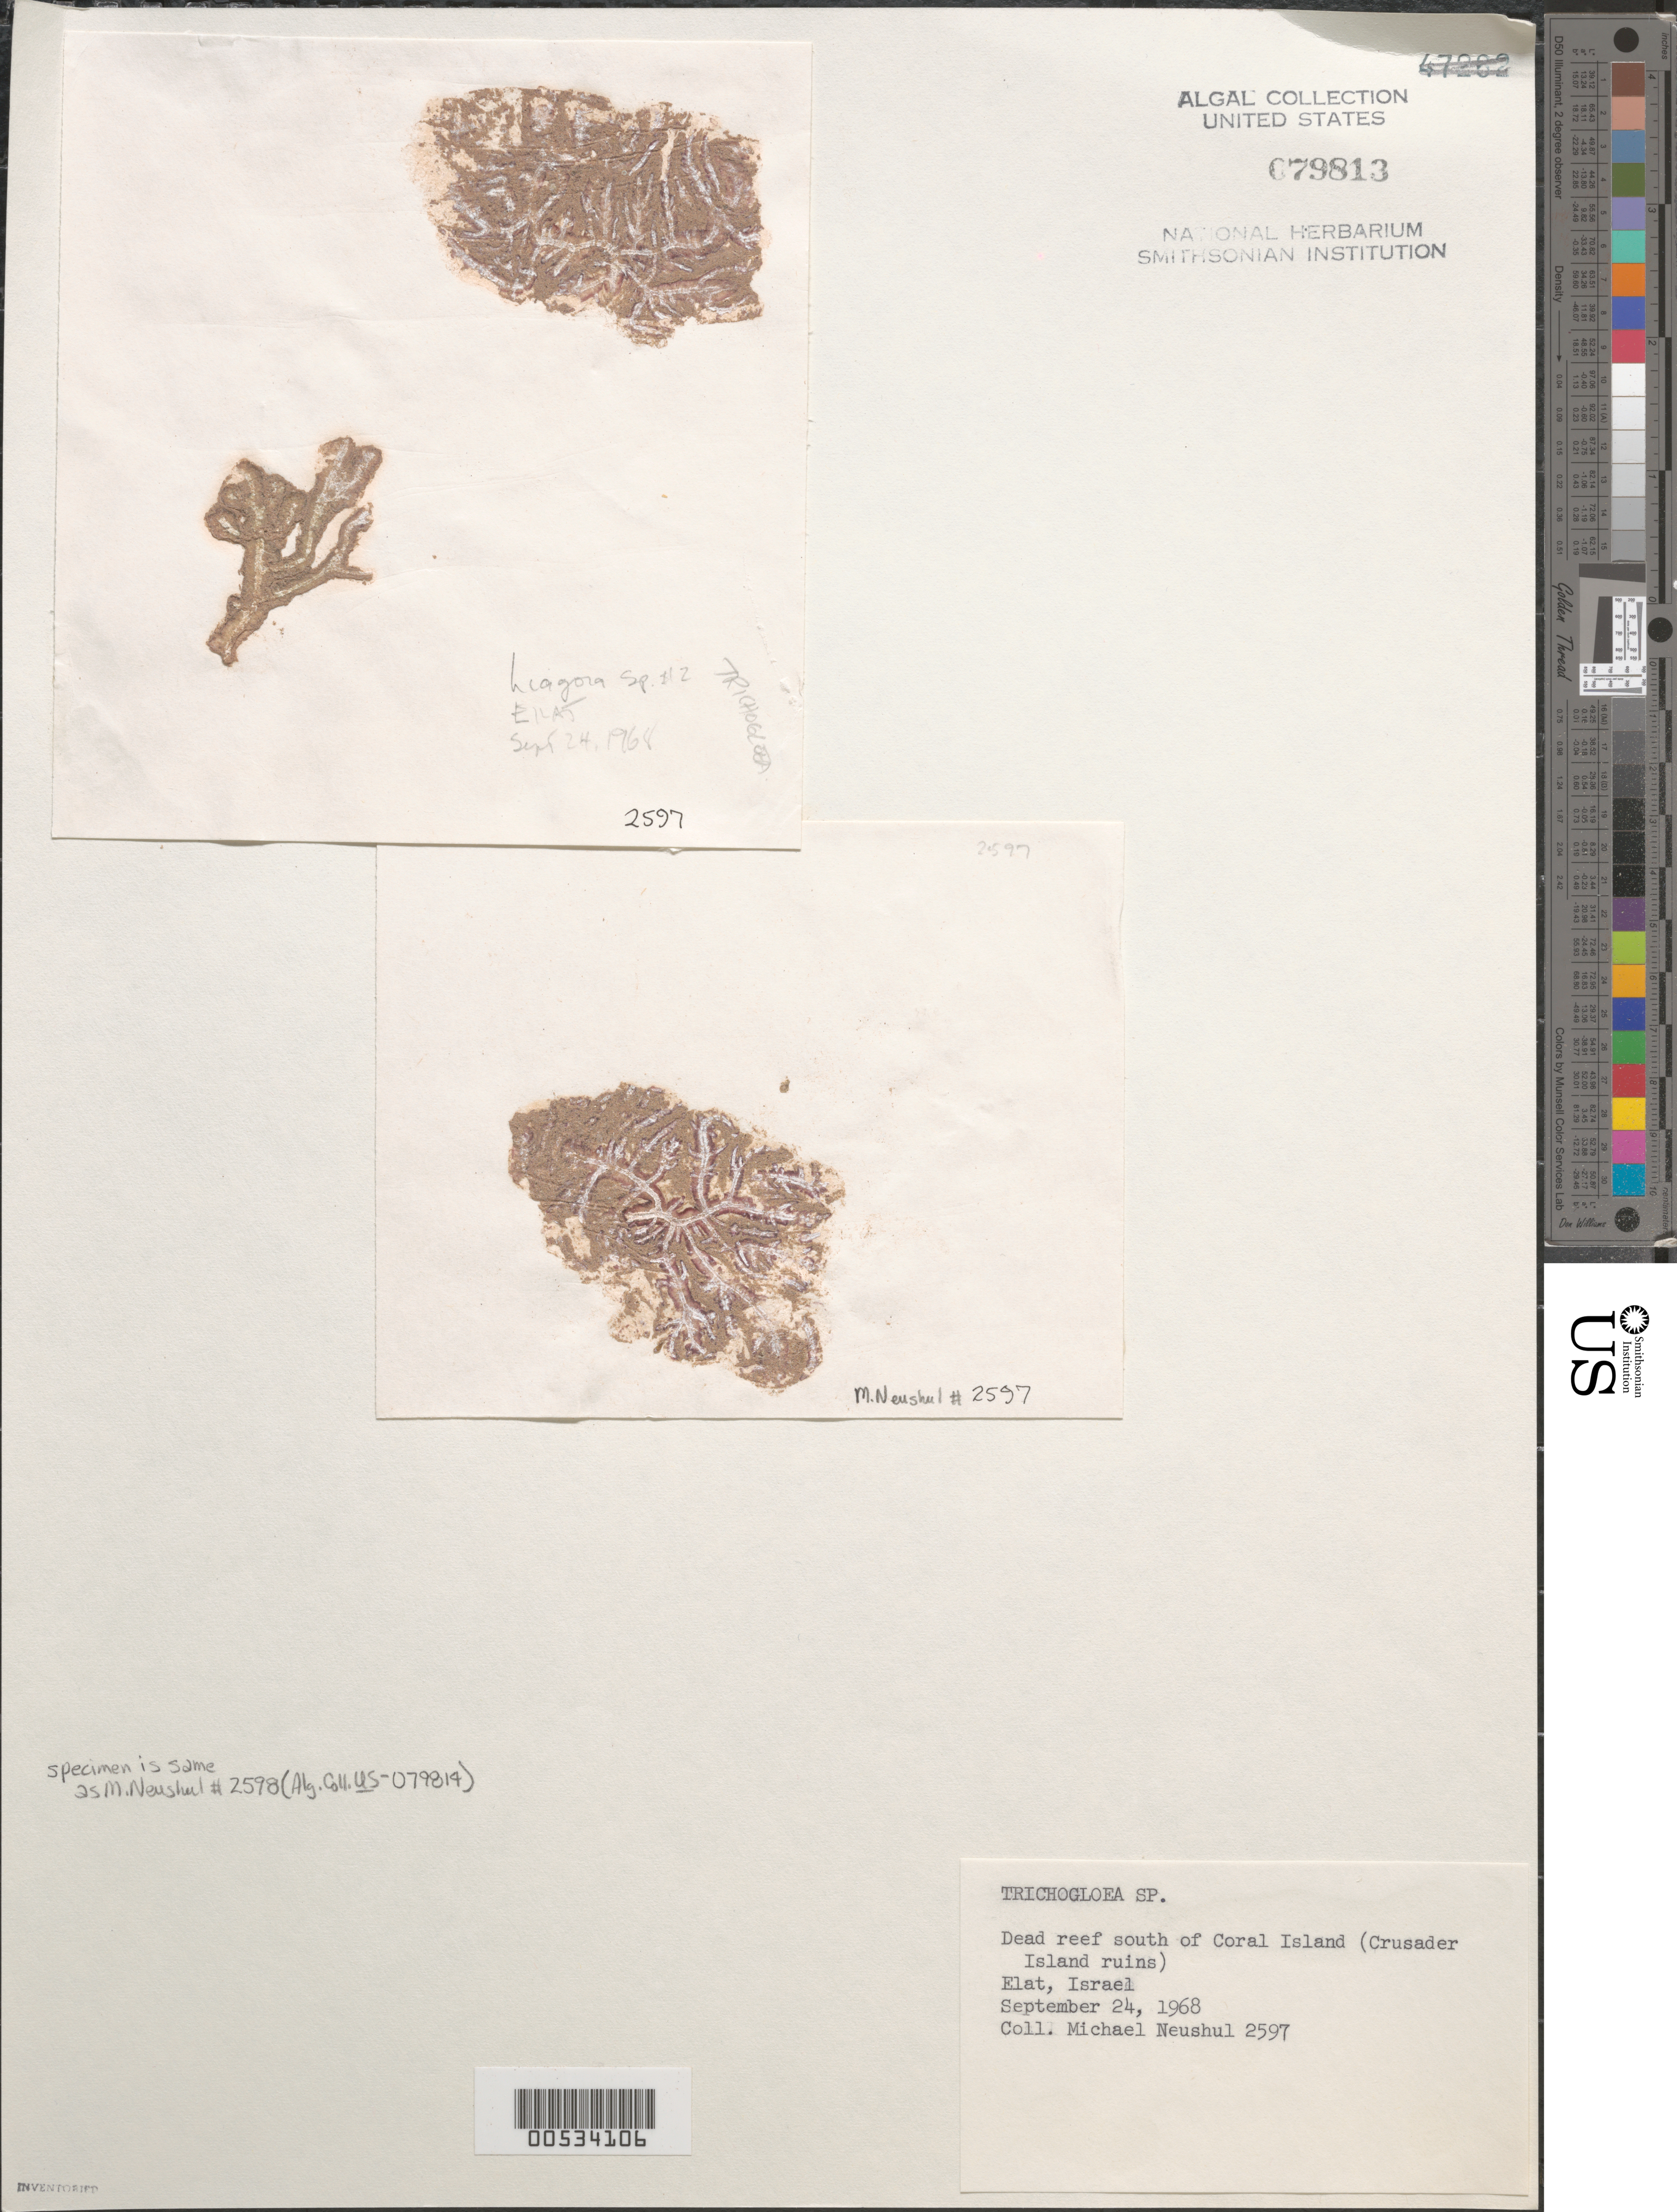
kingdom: Plantae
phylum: Rhodophyta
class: Florideophyceae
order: Nemaliales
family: Liagoraceae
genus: Trichogloea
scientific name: Trichogloea sp.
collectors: M. Neushul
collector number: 2597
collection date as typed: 24 Sep 1968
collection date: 1968-09-24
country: Israel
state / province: Southern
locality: Elat, dead reef south of Coral Island, Crusader Island ruins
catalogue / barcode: US 79813